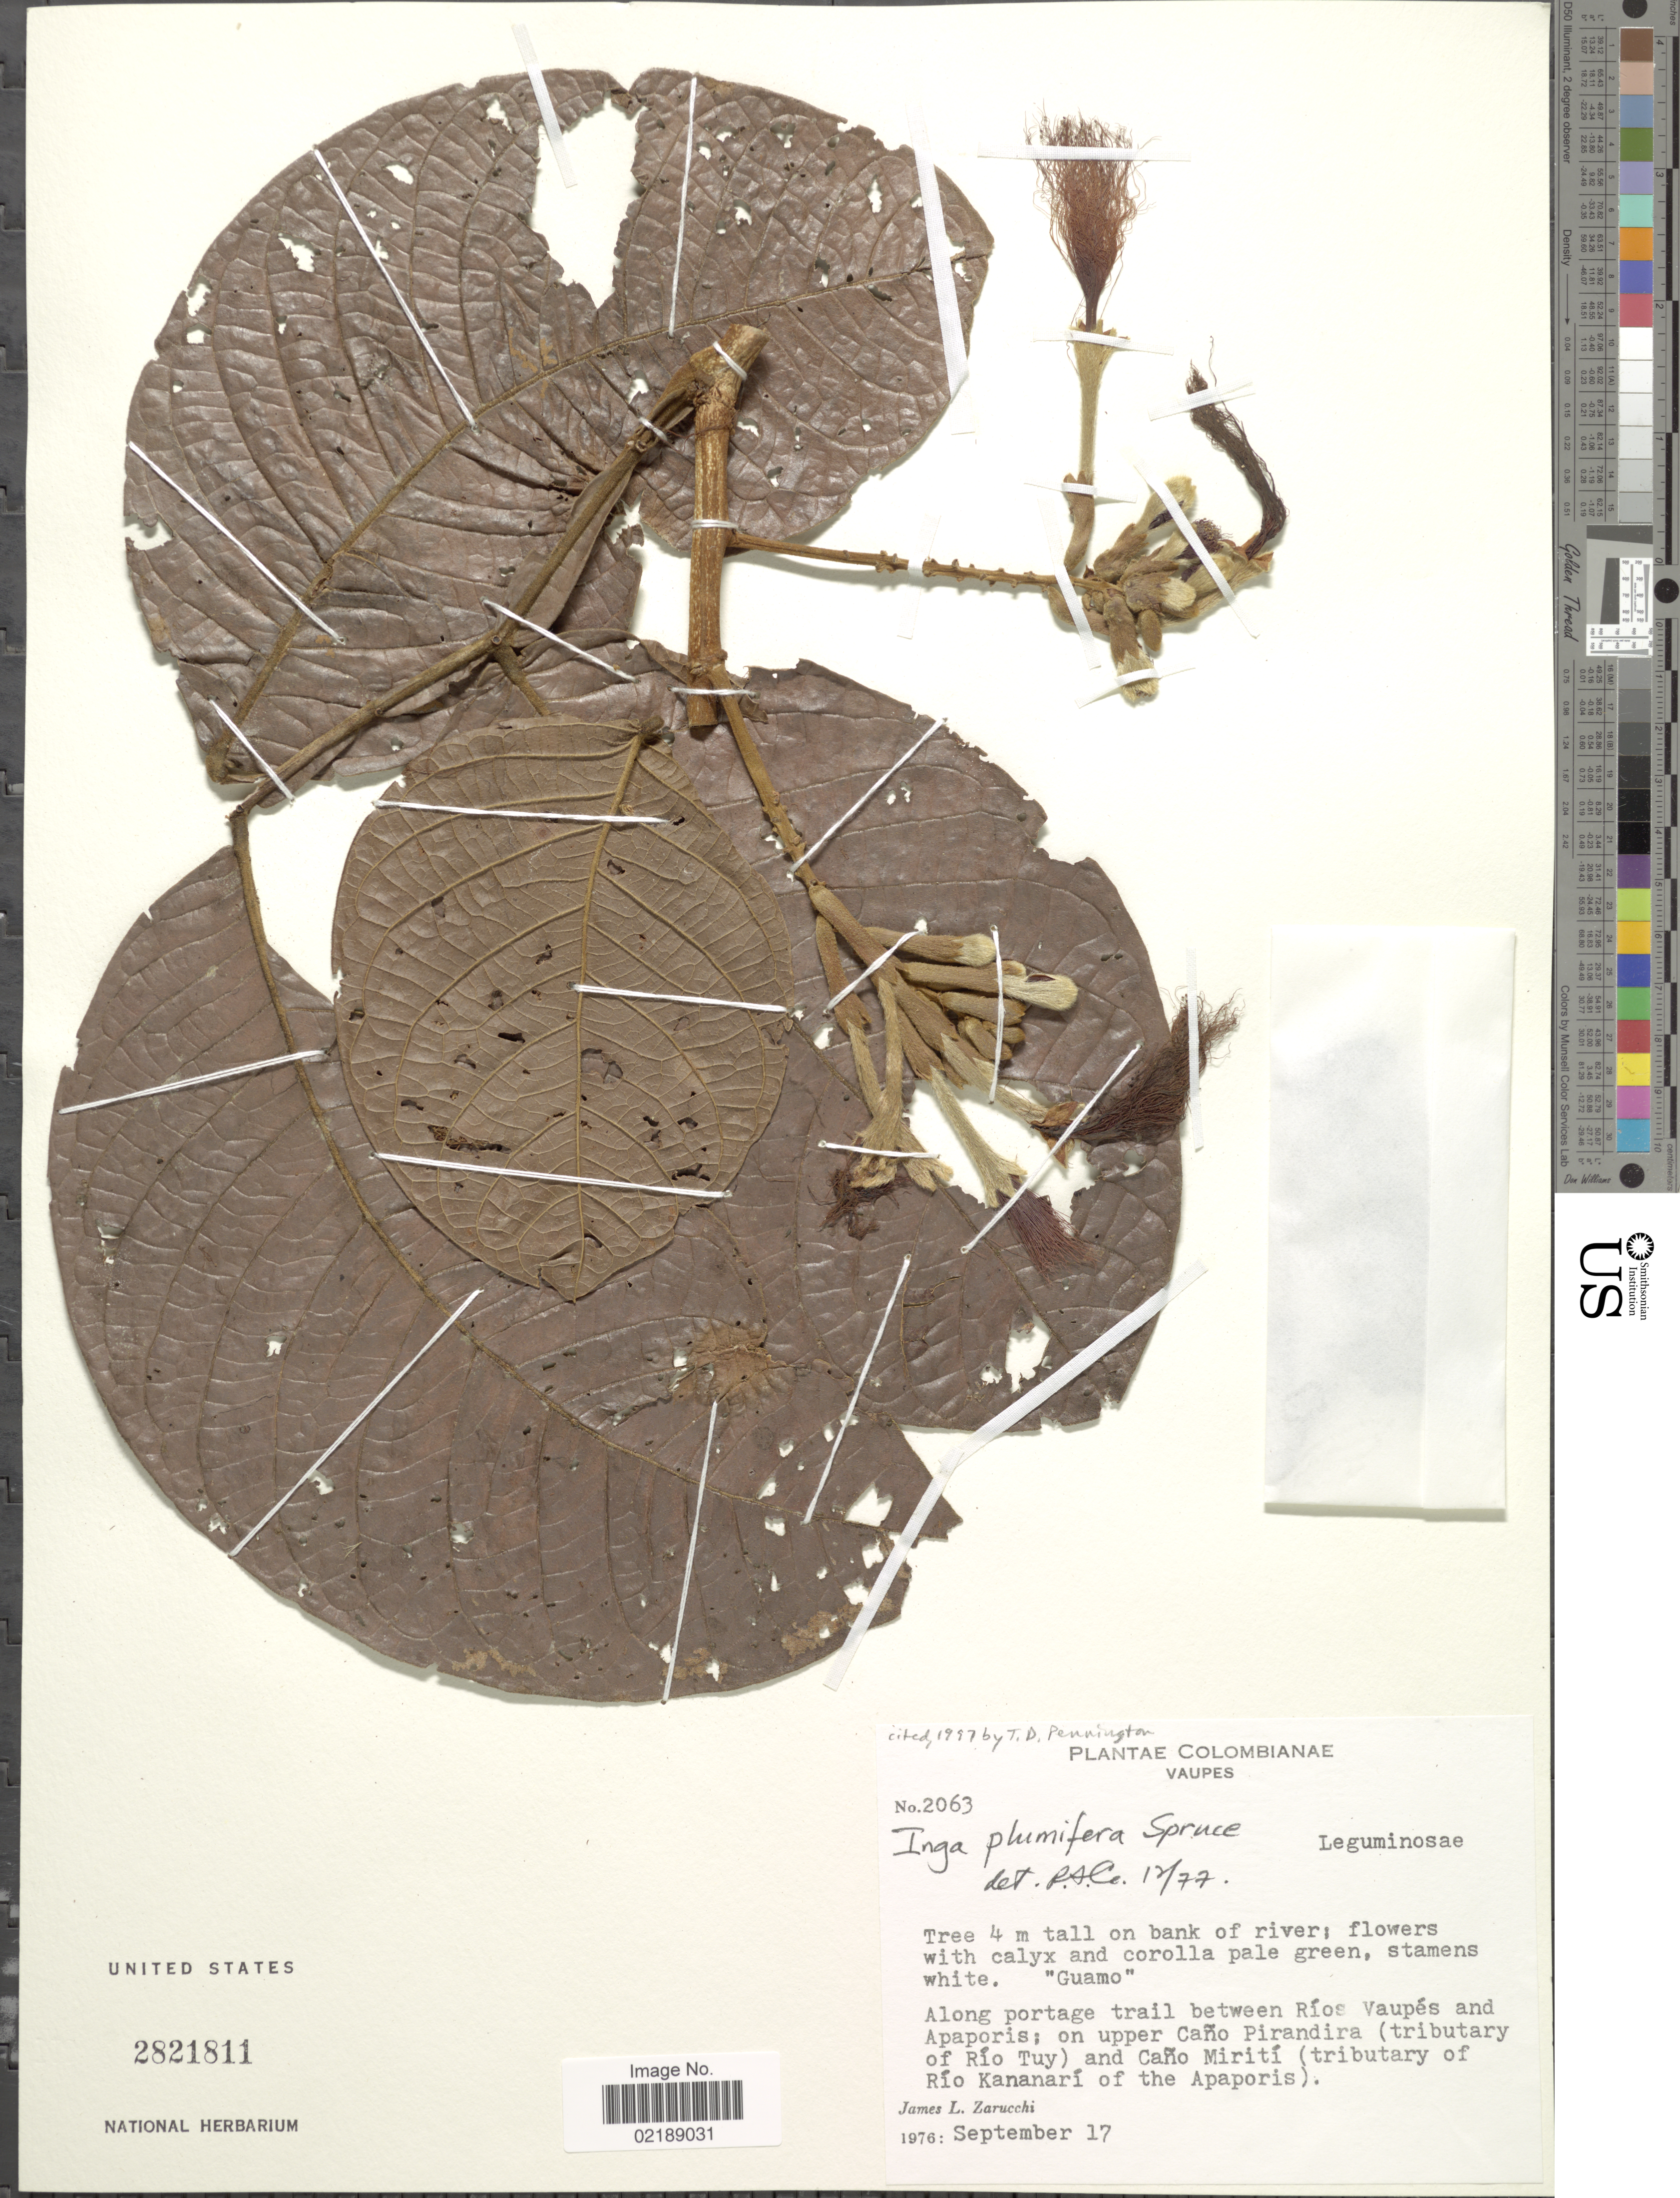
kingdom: Plantae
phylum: Tracheophyta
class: Magnoliopsida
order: Fabales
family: Fabaceae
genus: Inga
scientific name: Inga plumifera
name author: Spruce ex Benth.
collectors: J. L. Zarucchi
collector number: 2063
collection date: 1976-09-17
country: Colombia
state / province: Vaupés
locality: Along portage trail between Rios Vaupes and Apaporis, on upper Cano Pirandira (tributary of Rio Tuy) and Cano Miriti (tributary of Rio Kananari of the Apaporis)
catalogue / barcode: US 2821811